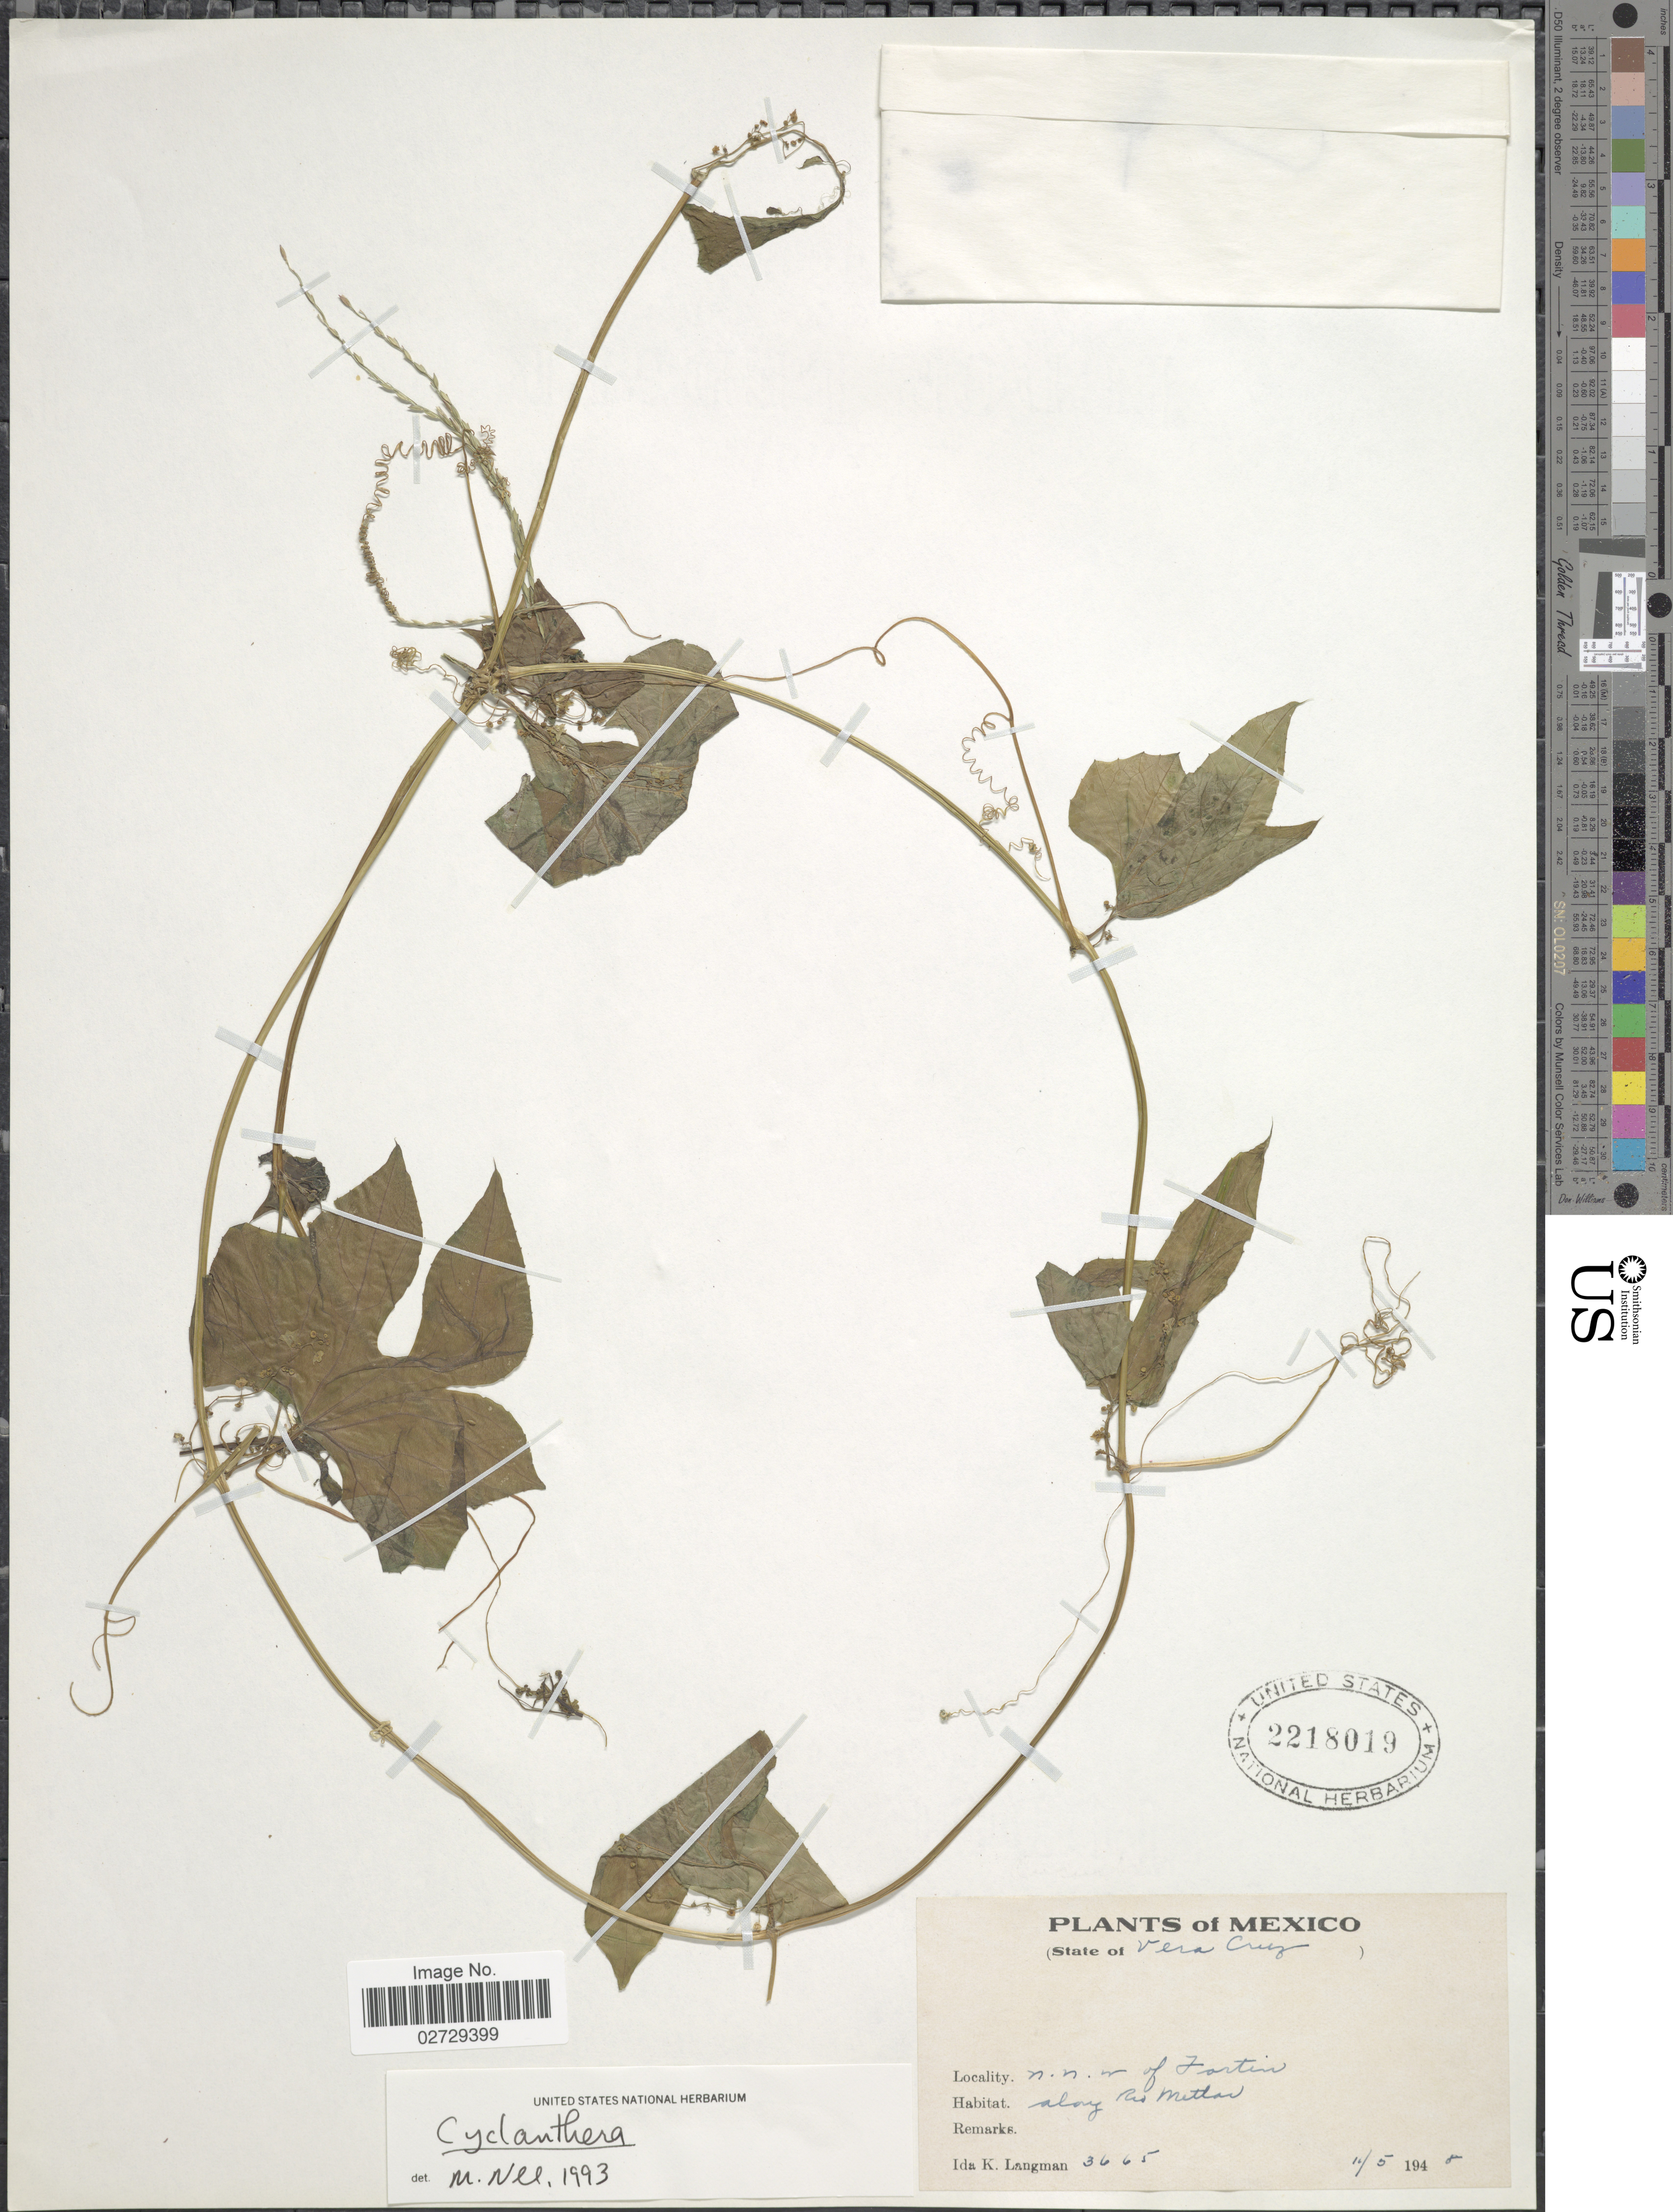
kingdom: Plantae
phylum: Tracheophyta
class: Magnoliopsida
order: Cucurbitales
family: Cucurbitaceae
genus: Cyclanthera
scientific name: Cyclanthera sp.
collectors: I. K. Langman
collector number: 3665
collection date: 1948-05-11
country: Mexico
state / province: Veracruz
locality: State of Vera Cruz. N.n.w. of Fortin. Along Rio Metlac.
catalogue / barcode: US 2218019